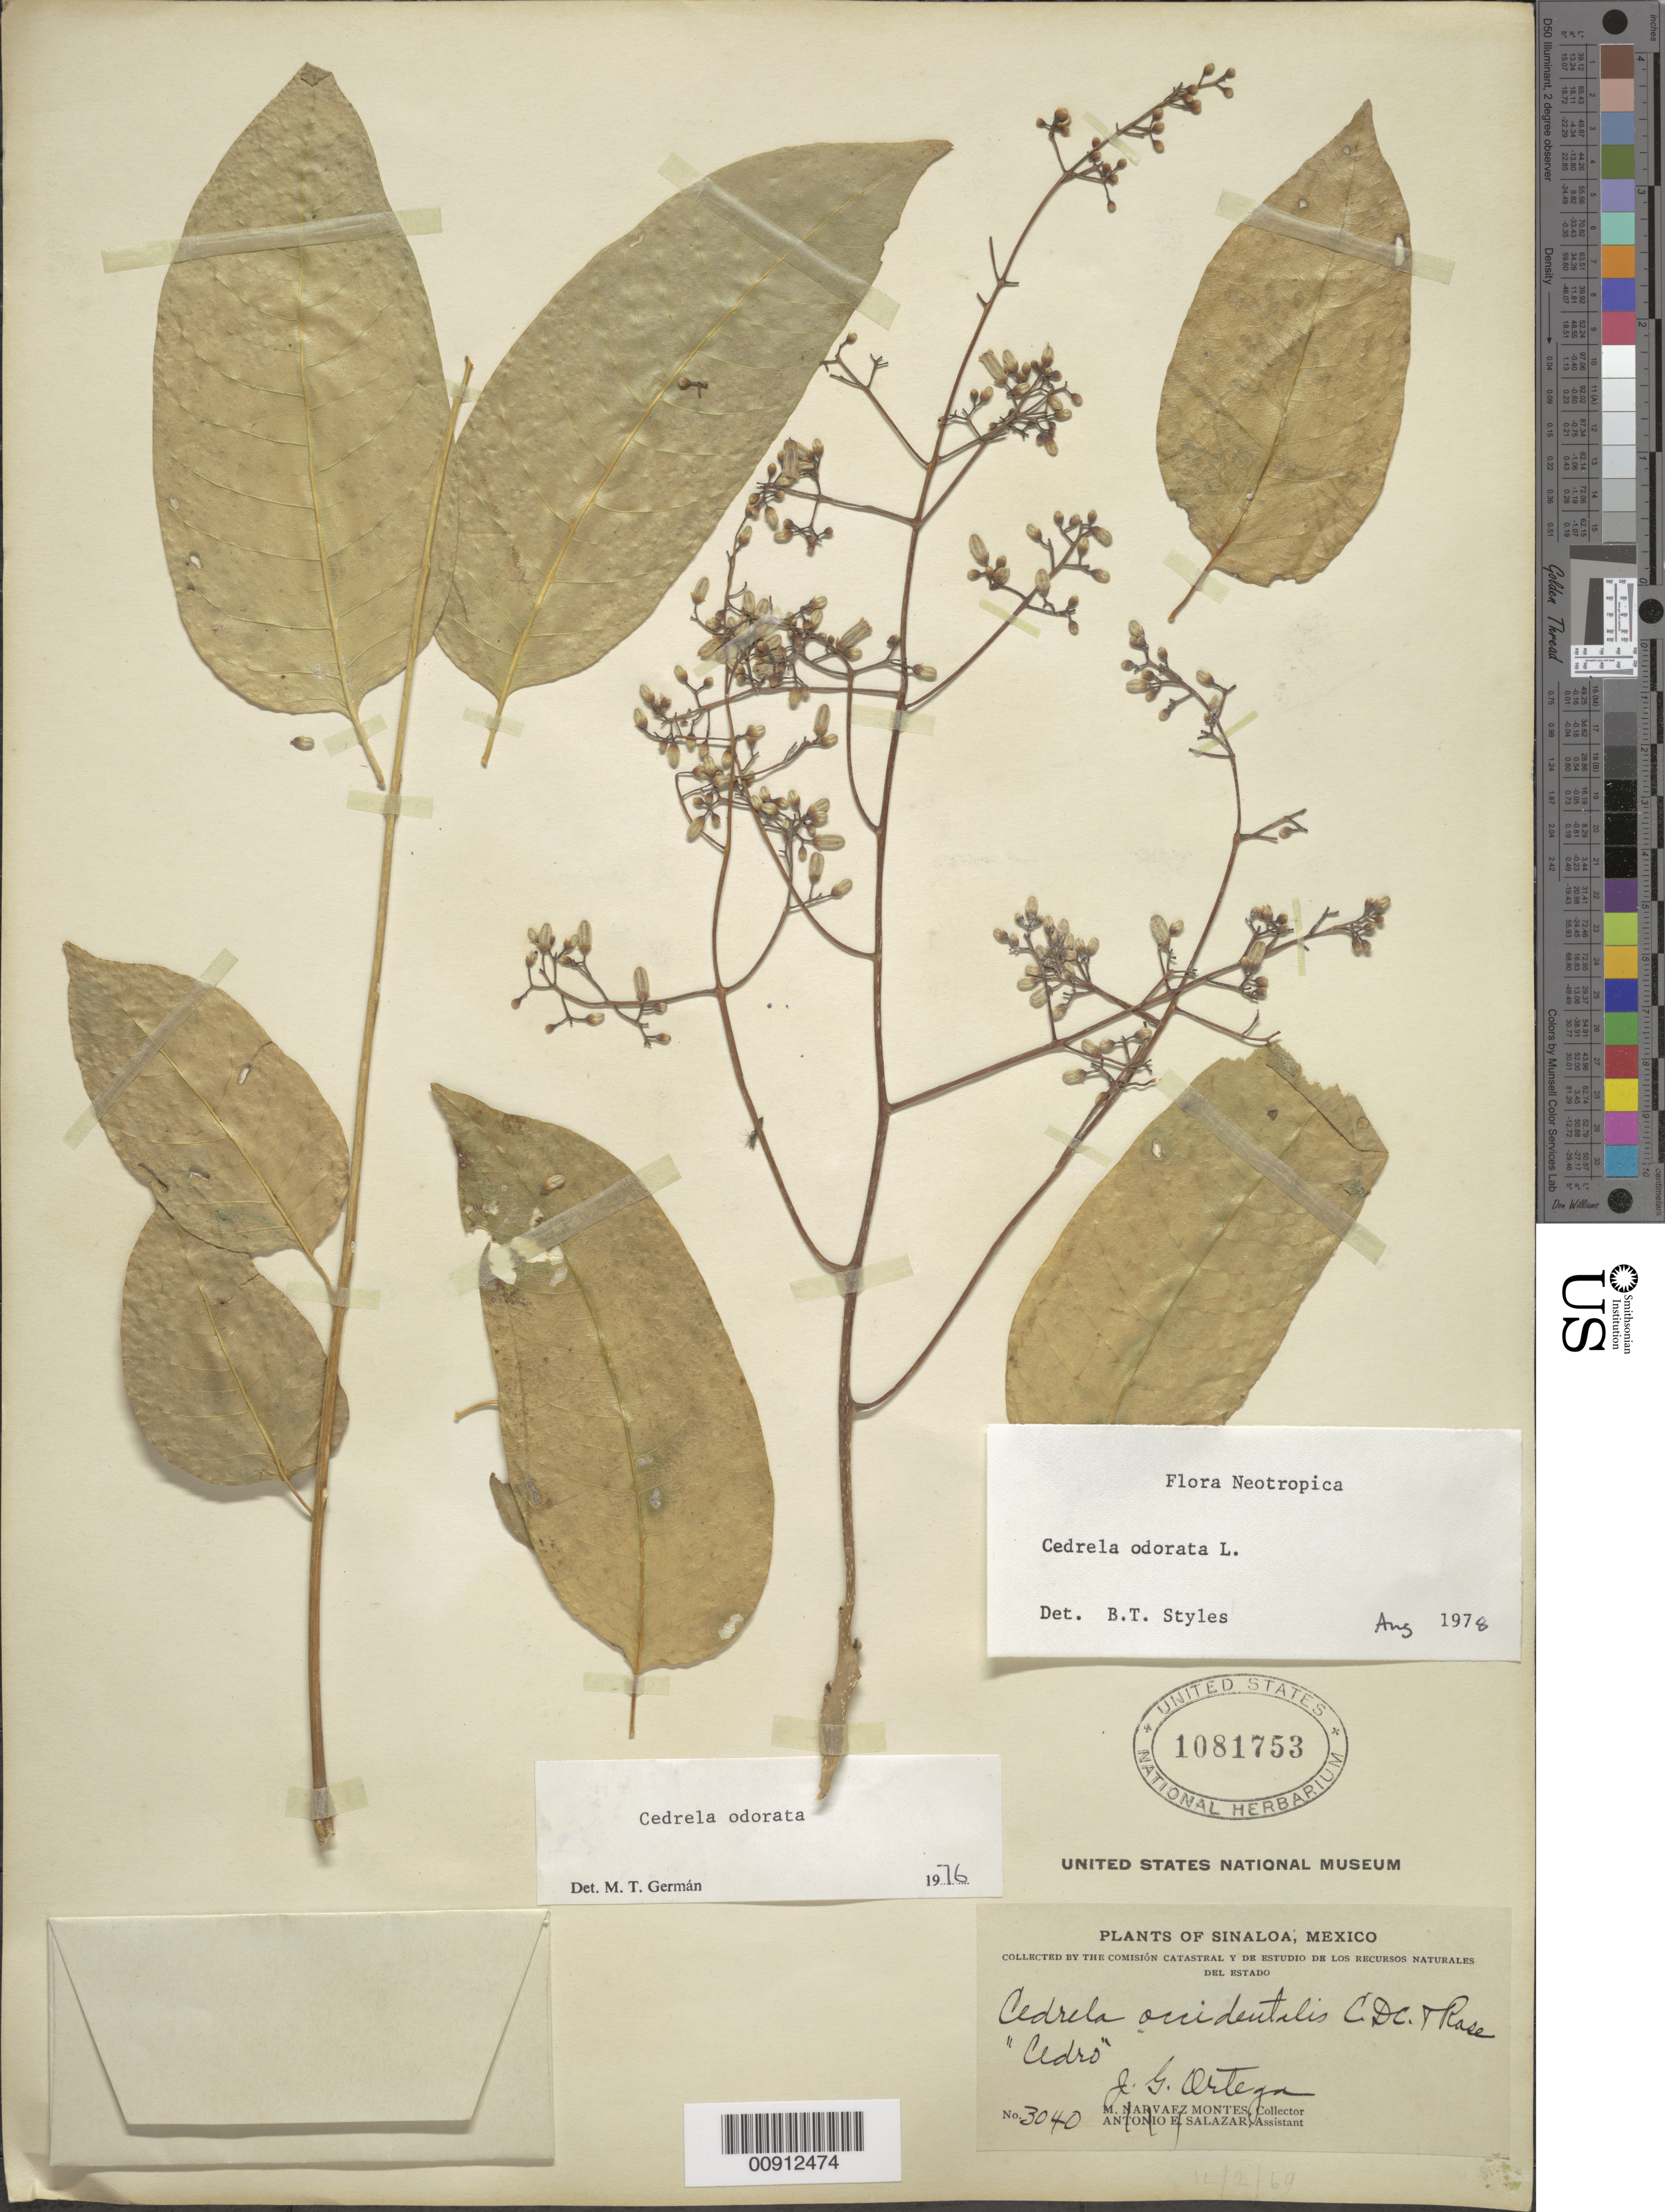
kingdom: Plantae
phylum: Tracheophyta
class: Magnoliopsida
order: Sapindales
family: Meliaceae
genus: Cedrela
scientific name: Cedrela odorata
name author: L.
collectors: J. Ortega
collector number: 3040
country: Mexico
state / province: Sinaloa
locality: Sinaloa.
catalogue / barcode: US 1081753